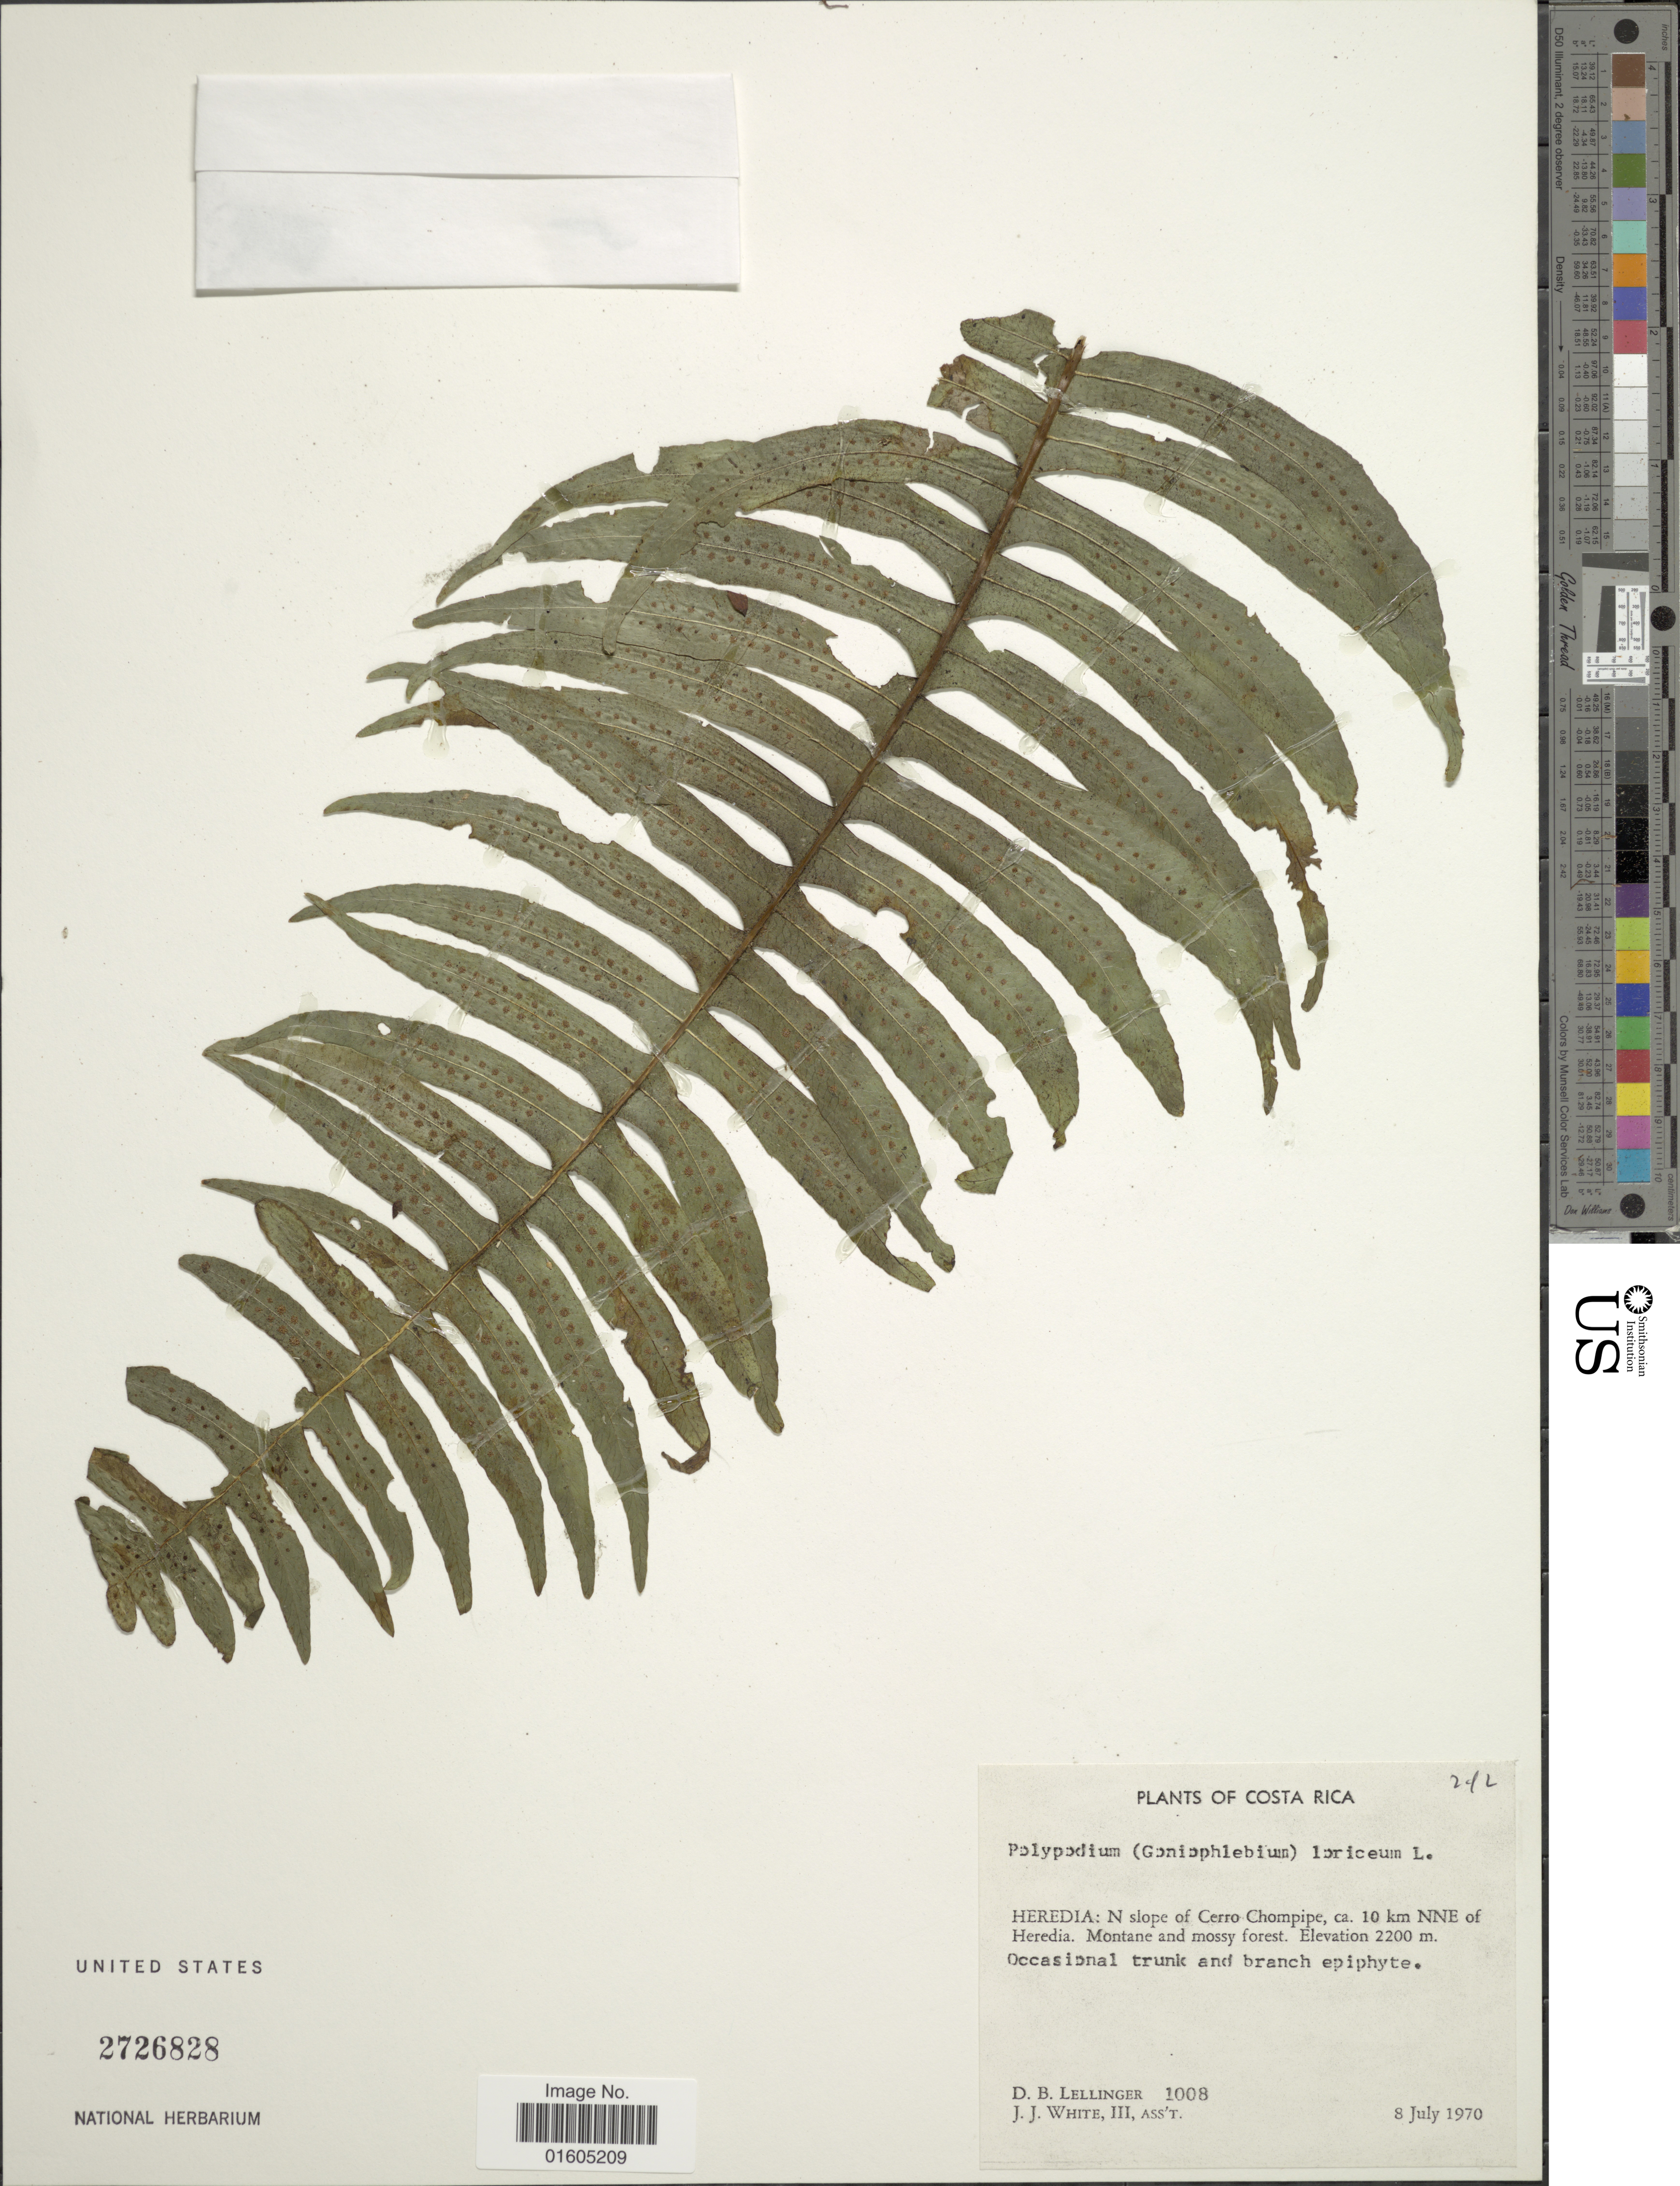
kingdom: Plantae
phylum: Tracheophyta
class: Polypodiopsida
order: Polypodiales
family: Polypodiaceae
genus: Serpocaulon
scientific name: Serpocaulon loriceum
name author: (L.) A.R. Sm.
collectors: D. B. Lellinger & J. J. White III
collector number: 1008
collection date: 1970-07-08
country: Costa Rica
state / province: Heredia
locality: Costa Rica. Heredia: N. slope of Cerro Chompipe, ca. 10 km NNE of Heredia. Montane and mossy forest.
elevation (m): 2200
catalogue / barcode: US 2726828